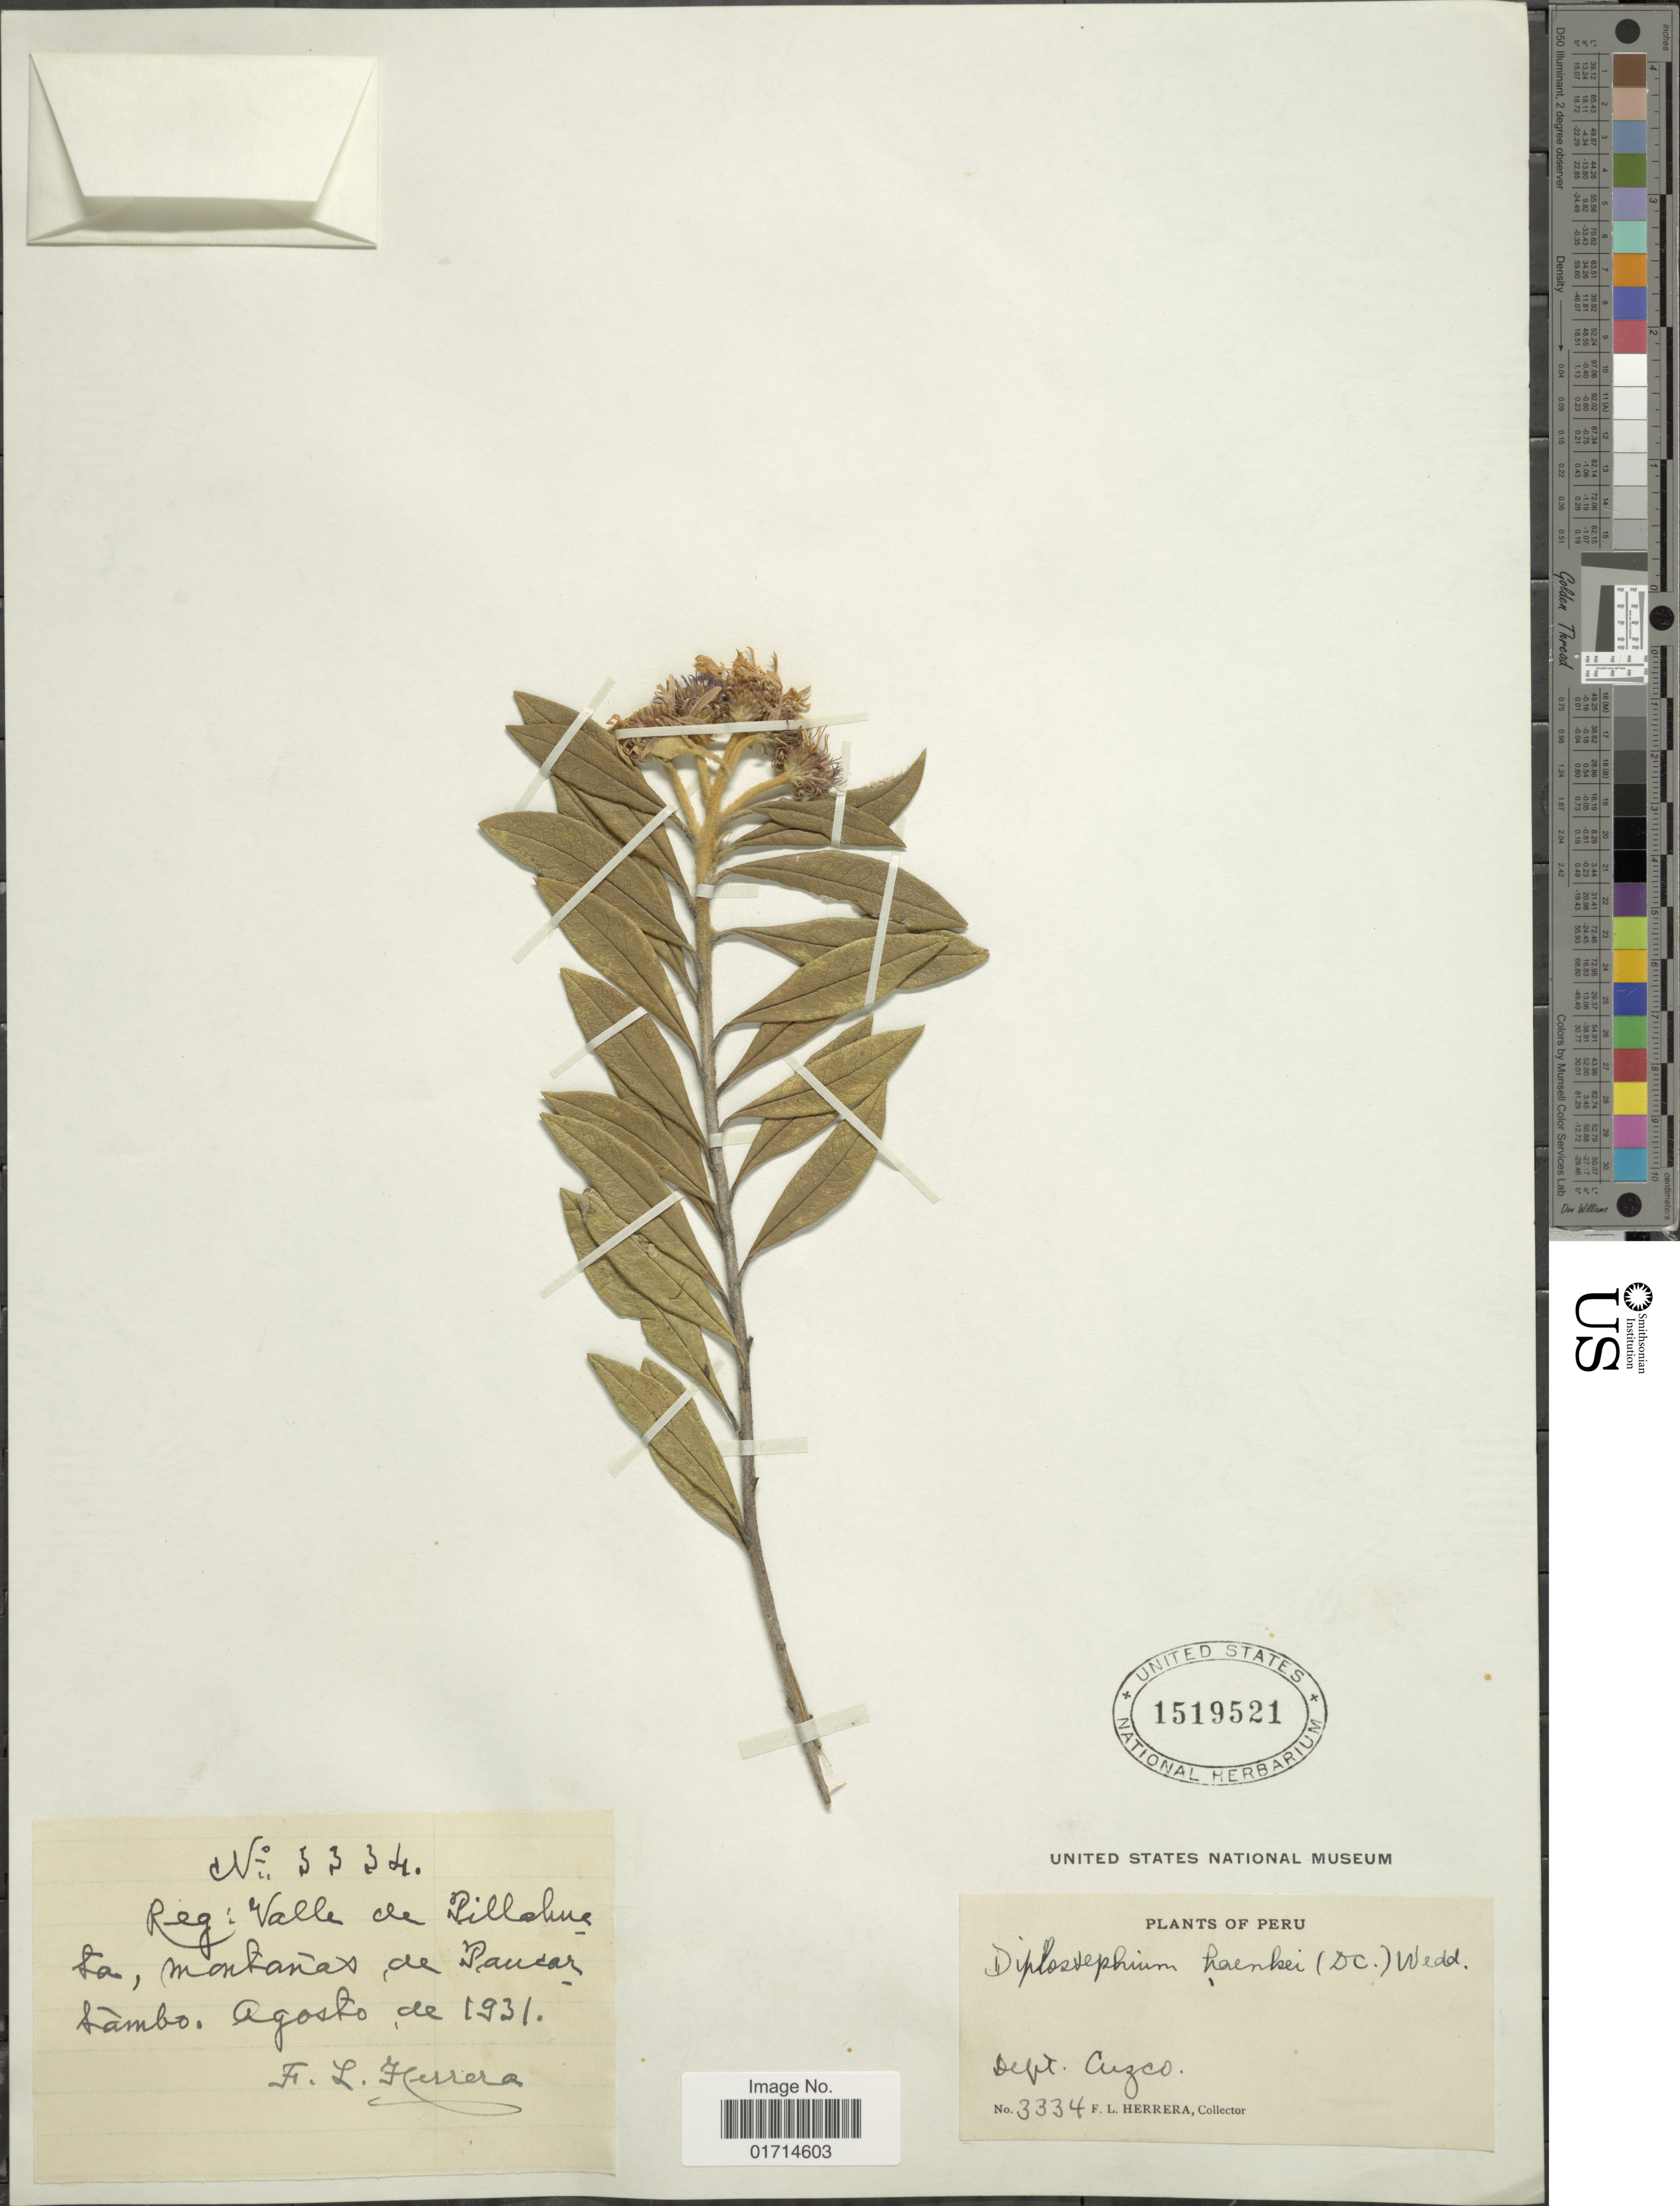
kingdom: Plantae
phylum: Tracheophyta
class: Magnoliopsida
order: Asterales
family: Asteraceae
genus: Diplostephium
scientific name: Diplostephium haenkei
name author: (DC.) Wedd.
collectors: F. L. Herrera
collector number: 3334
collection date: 1931-08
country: Peru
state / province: Cusco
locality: Valle de Pillahua, Montanas de Paucas Sambo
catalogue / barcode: US 1519521